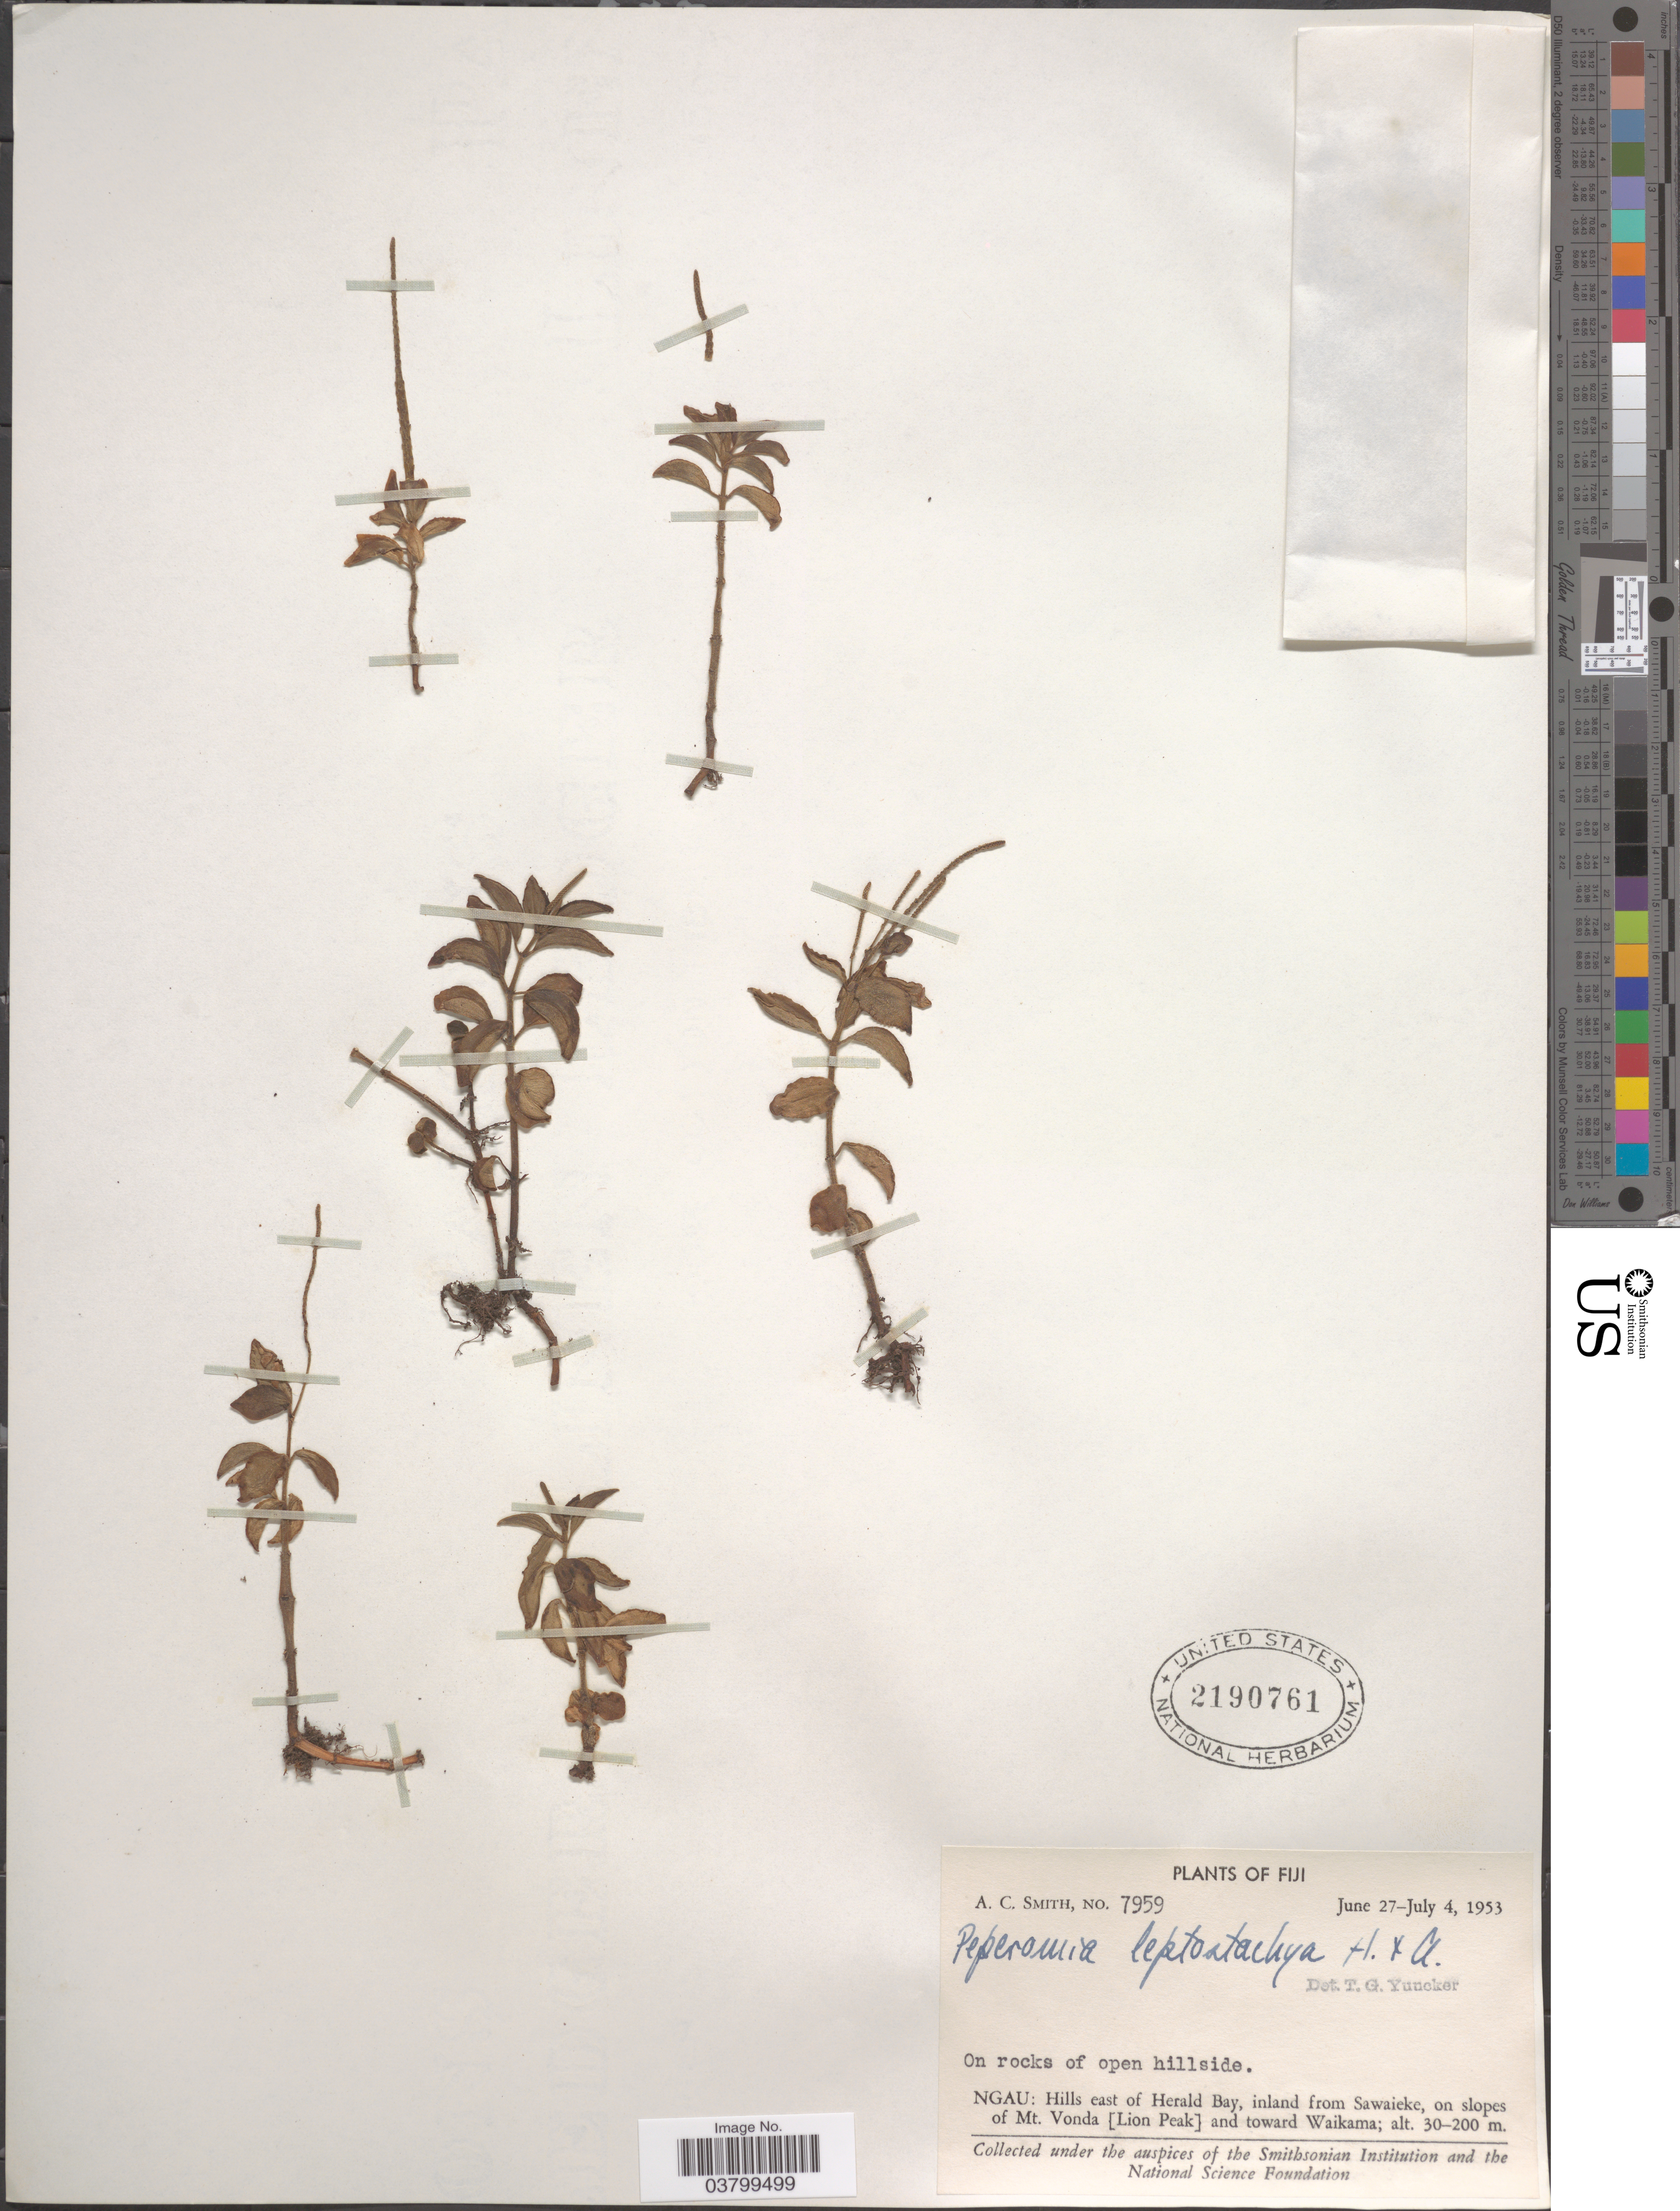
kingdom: Plantae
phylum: Tracheophyta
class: Magnoliopsida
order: Piperales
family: Piperaceae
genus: Peperomia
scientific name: Peperomia leptostachya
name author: Hook. & Arn.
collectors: A. C. Smith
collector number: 7959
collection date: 1953-06-27/1953-07-04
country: Fiji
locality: Ngau: Hills east of Herald Bay, inland from Sawaieke, on slopes of Mt. Vonda [Lion Peak] and toward Waikama.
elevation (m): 30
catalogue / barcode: US 2190761